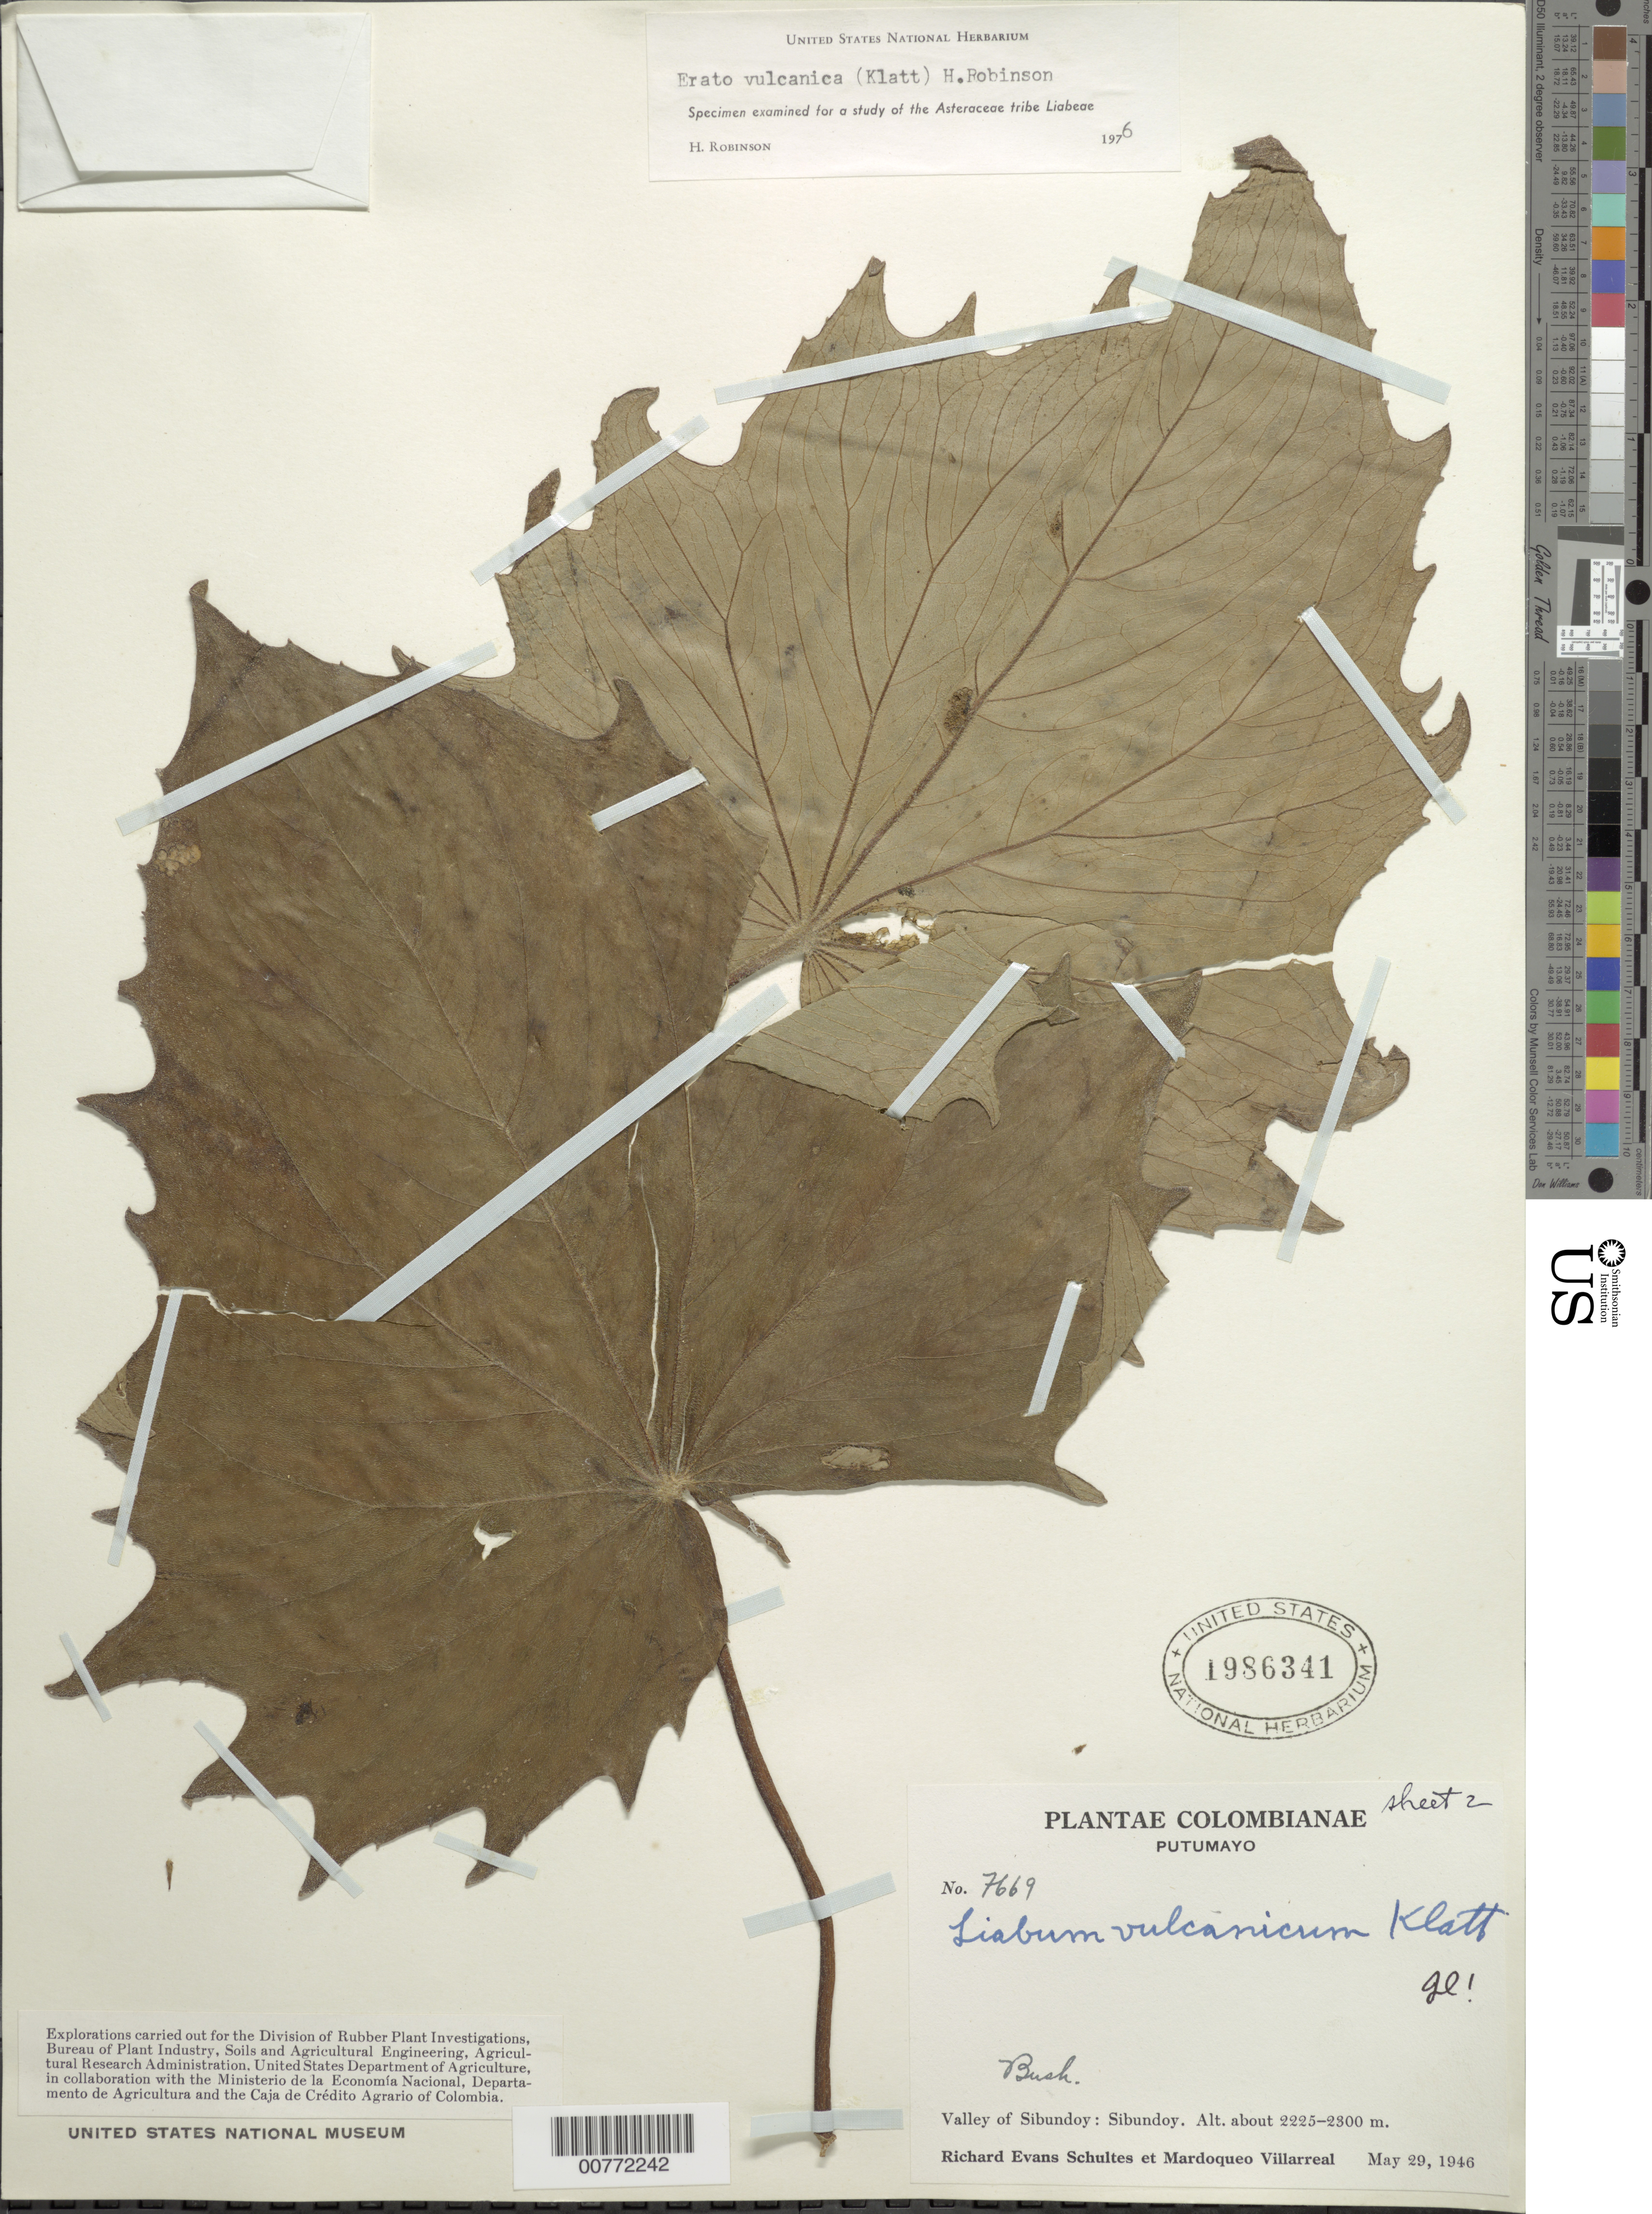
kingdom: Plantae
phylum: Tracheophyta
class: Magnoliopsida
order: Asterales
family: Asteraceae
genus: Erato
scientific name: Erato vulcanica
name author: (Klatt) H. Rob.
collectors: R. E. Schultes & M. Villarreal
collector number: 7669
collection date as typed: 29 May 1946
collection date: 1946-05-29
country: Colombia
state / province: Putumayo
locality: Valle de Sibundoy: Sibundoy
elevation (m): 2225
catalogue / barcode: US 1986341